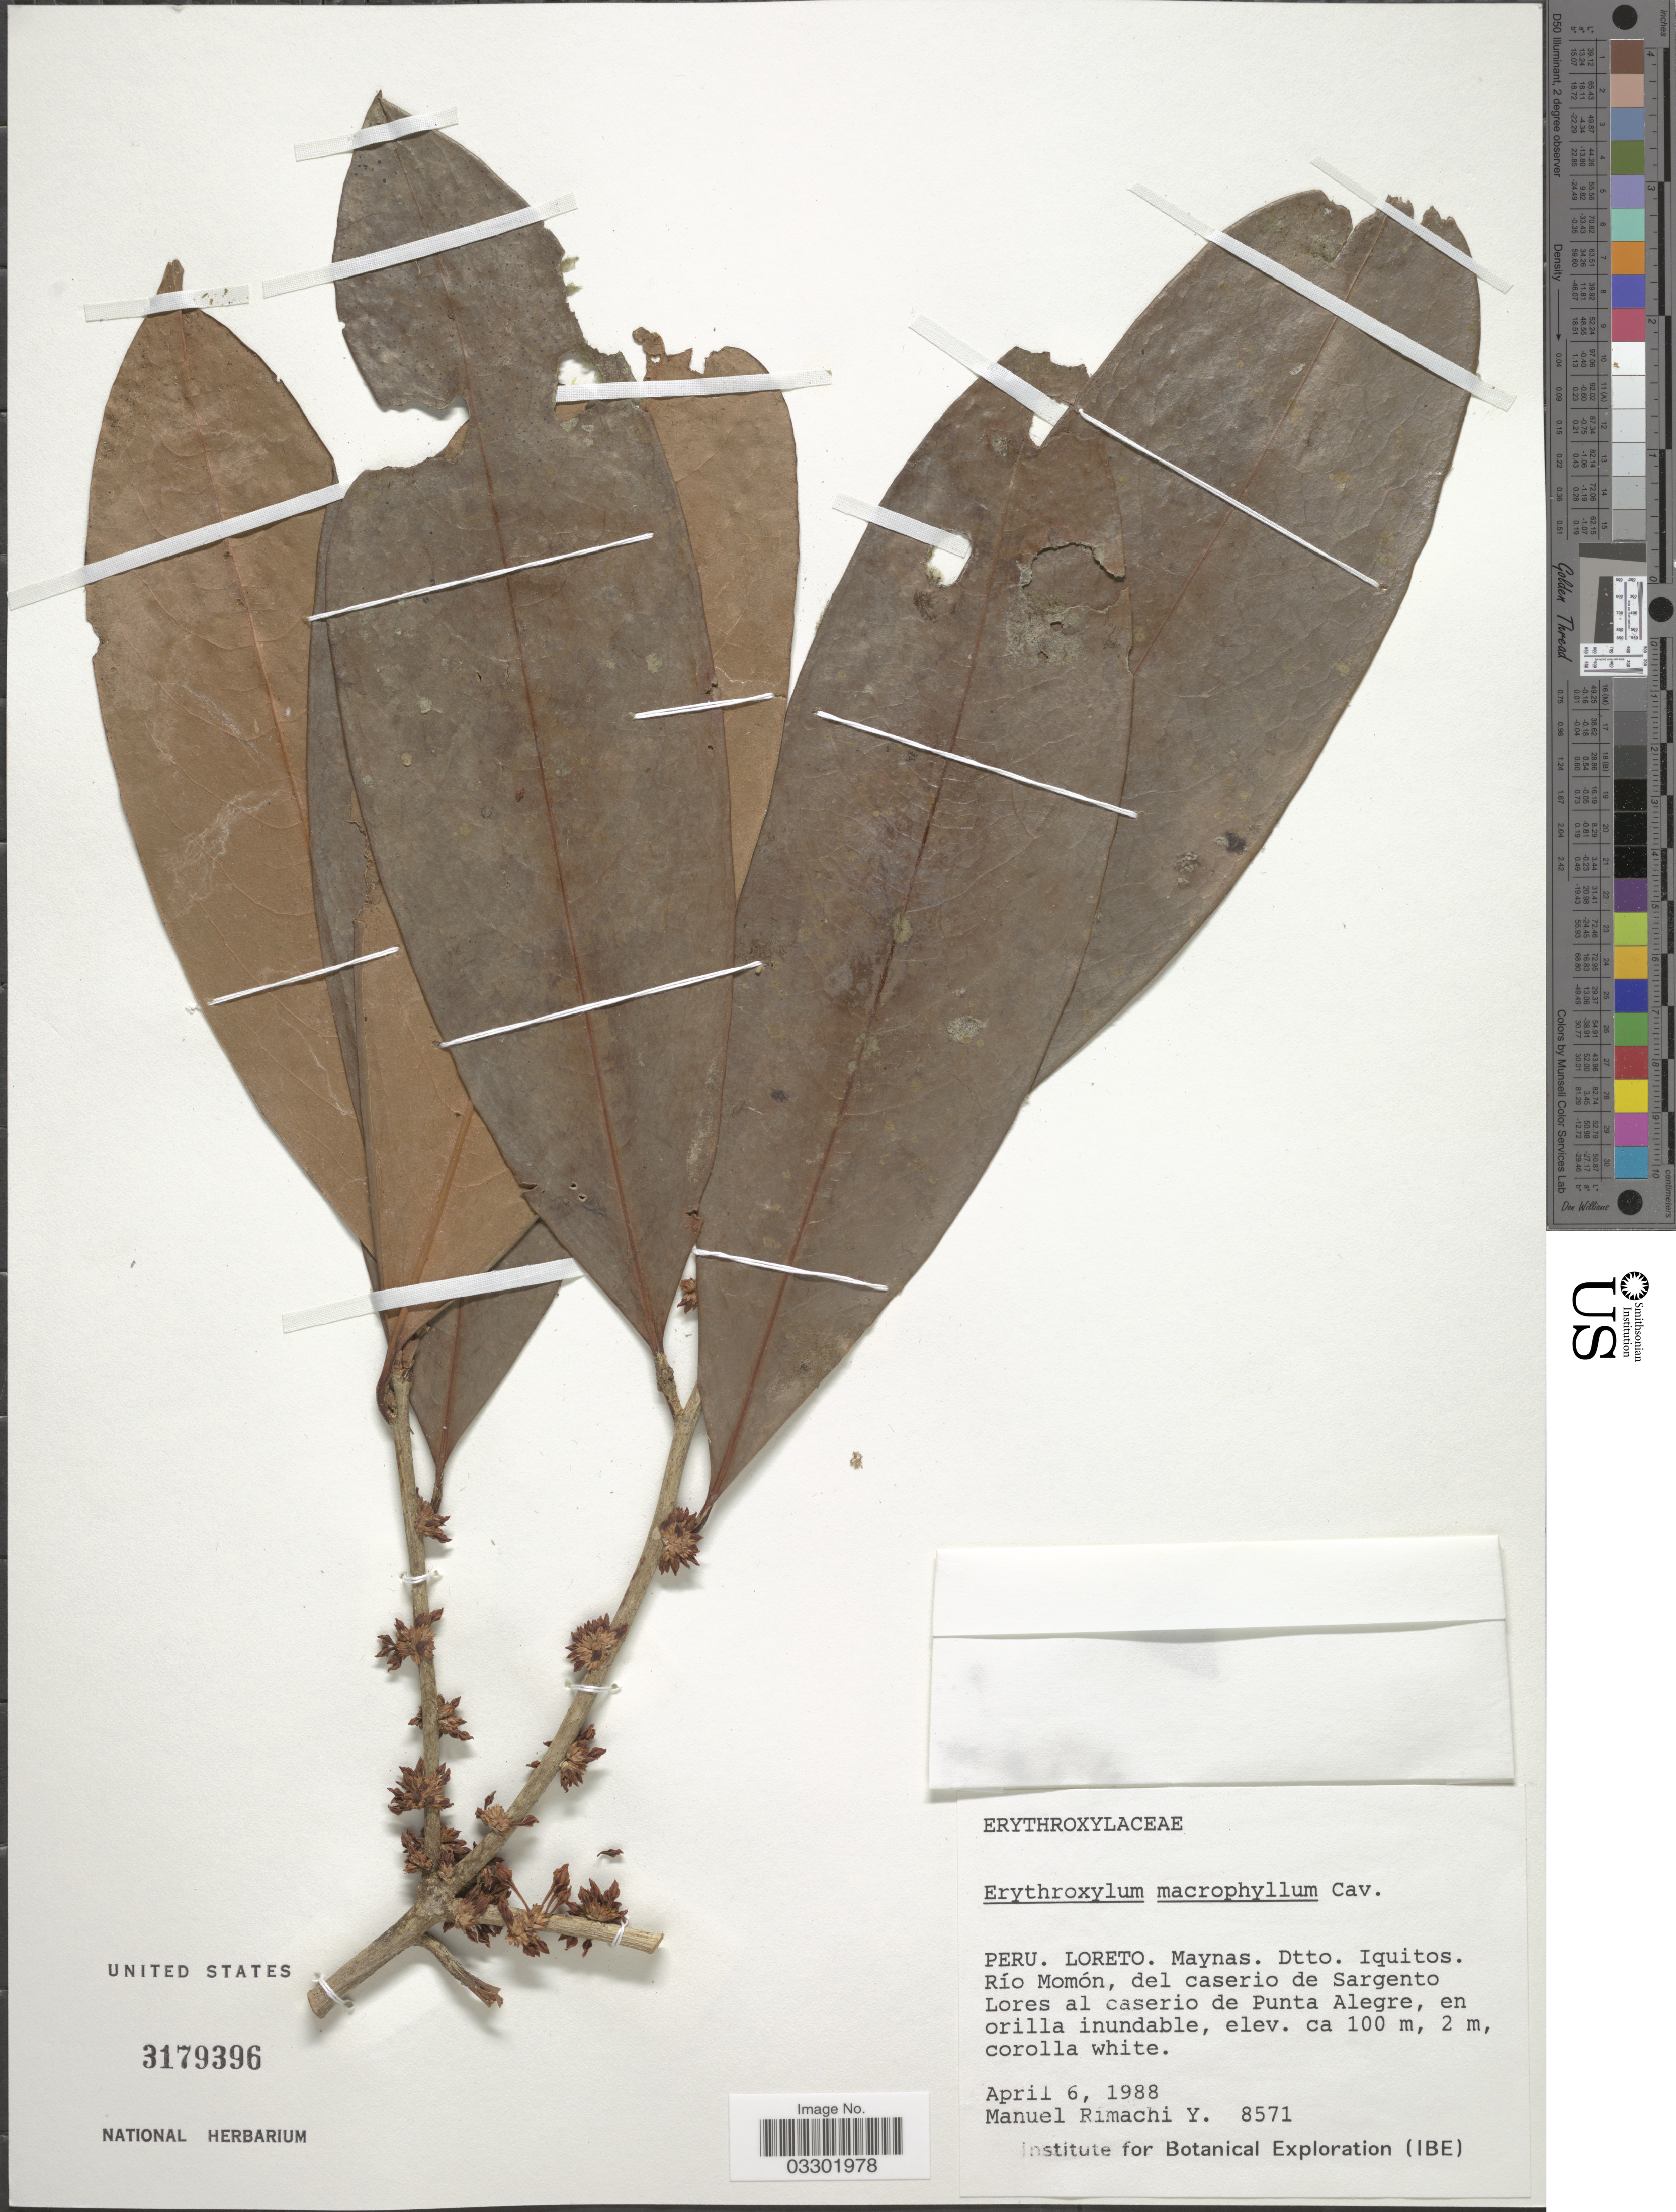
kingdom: Plantae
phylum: Tracheophyta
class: Magnoliopsida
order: Malpighiales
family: Erythroxylaceae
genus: Erythroxylum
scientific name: Erythroxylum macrophyllum var. macrophyllum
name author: Cav.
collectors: M. Rimachi Y.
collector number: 8571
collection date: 1988-04-06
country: Peru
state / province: Loreto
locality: Maynas. Dtto. Iquitos. Río Momón, del caserio de Sargento Lores al caserio de Punta Alegre en orilla inundable.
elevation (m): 100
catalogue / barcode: US 3179396